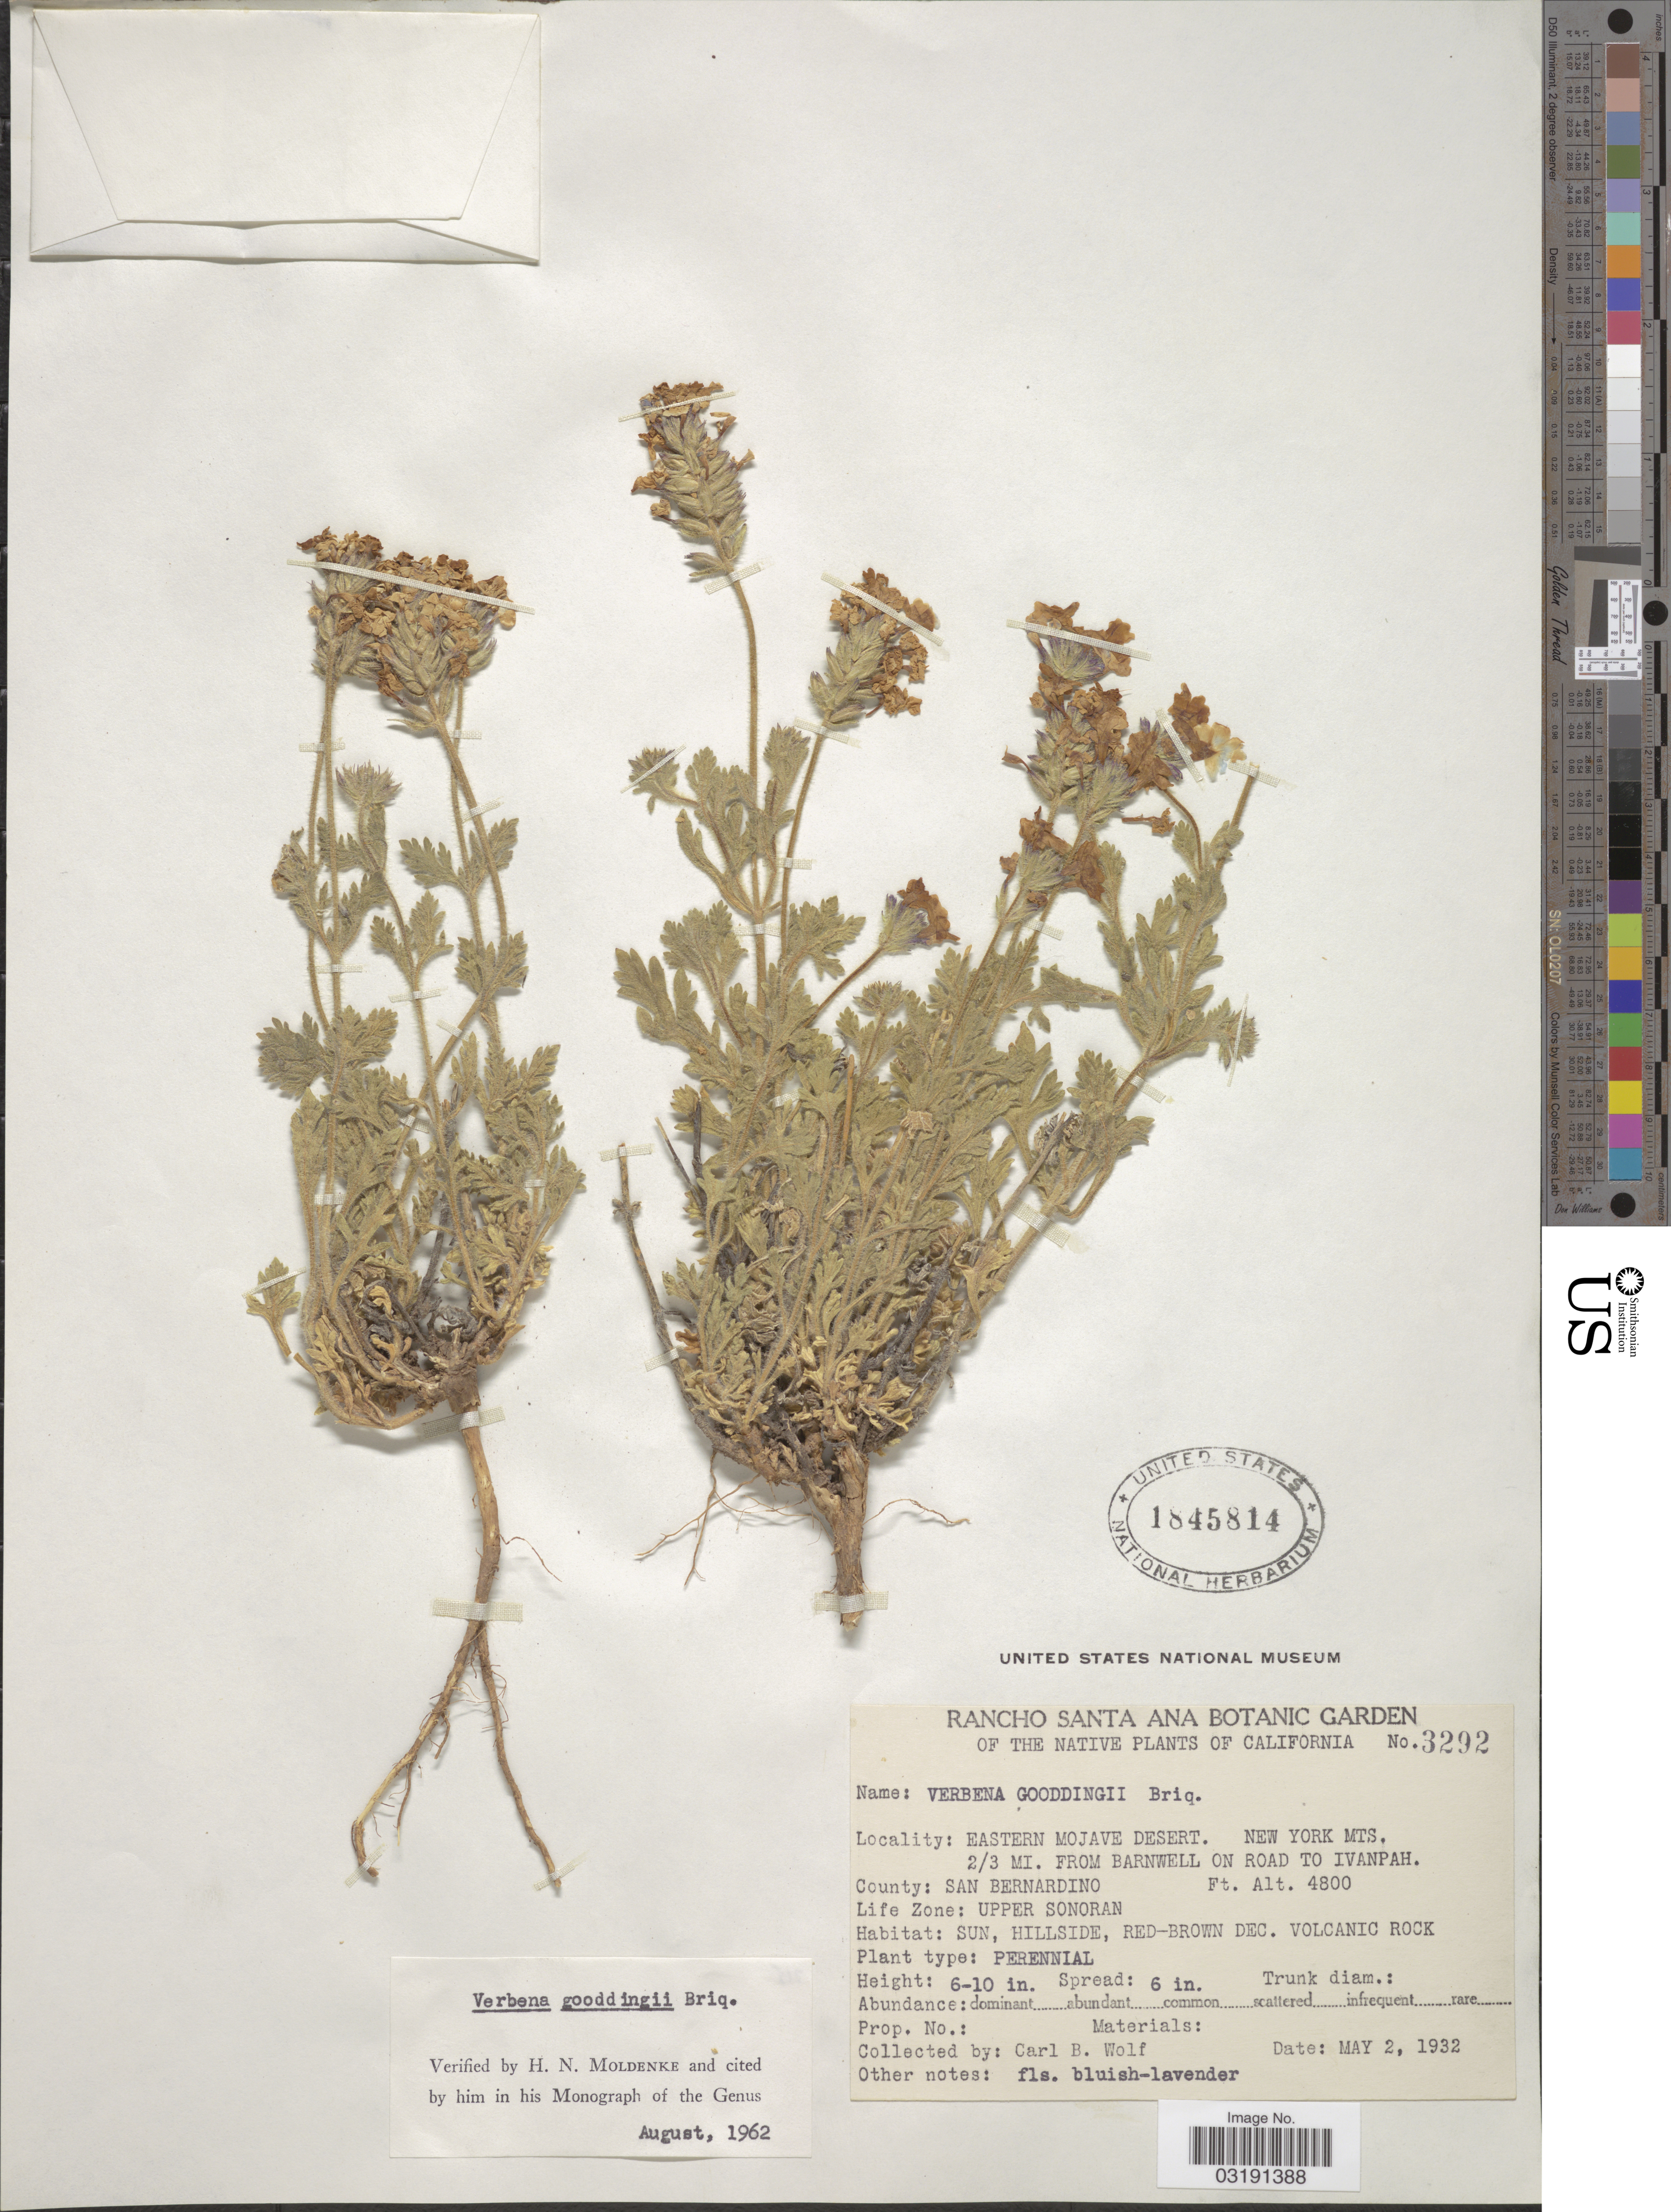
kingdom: Plantae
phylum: Tracheophyta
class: Magnoliopsida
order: Lamiales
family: Verbenaceae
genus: Verbena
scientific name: Verbena gooddingii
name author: Briq.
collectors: C. B. Wolf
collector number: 3292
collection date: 1932-05-02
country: United States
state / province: California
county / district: San Bernardino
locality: Eastern Mojave Desert. New York Mts. 2/3 mi. from Barnwell on road to Ivanpah. County: San Bernardino.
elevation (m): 1463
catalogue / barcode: US 1845814